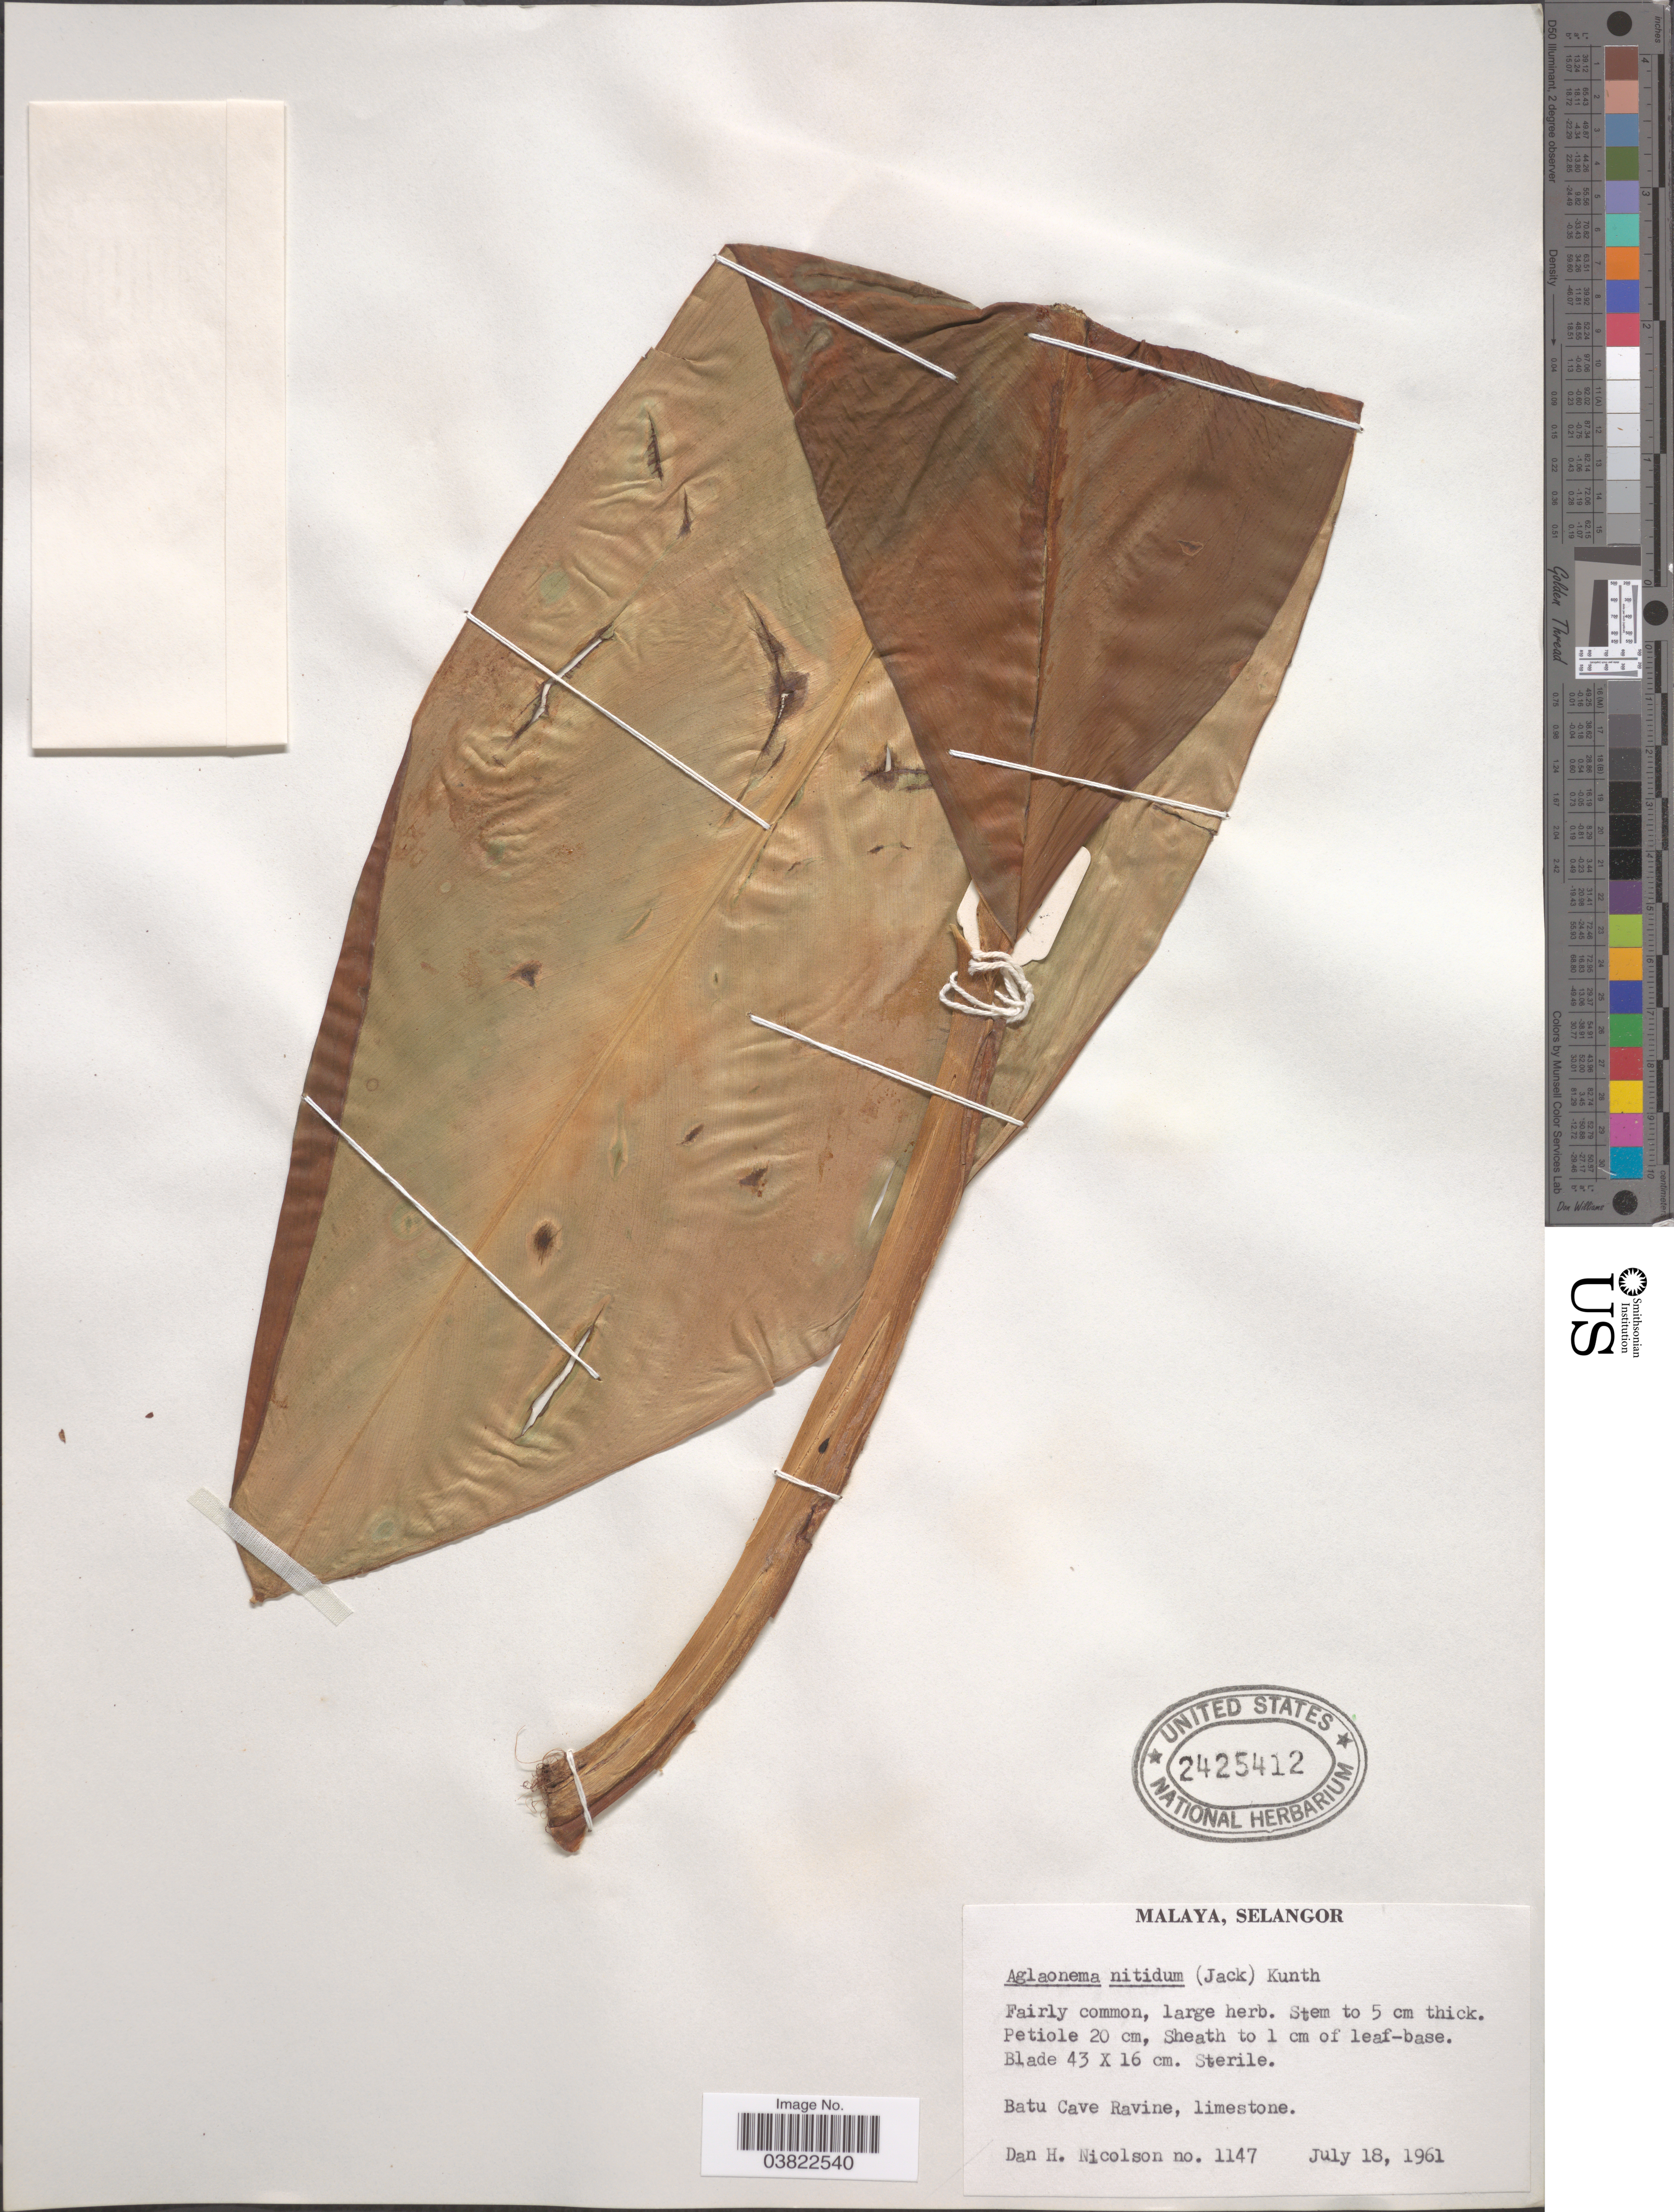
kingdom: Plantae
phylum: Tracheophyta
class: Liliopsida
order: Alismatales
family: Araceae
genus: Aglaonema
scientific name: Aglaonema nitidum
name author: (Jack) Kunth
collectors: D. H. Nicolson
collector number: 1147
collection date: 1961-07-18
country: Malaysia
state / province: Selangor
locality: Malaya. Batu Cave Ravine.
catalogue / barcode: US 2425412